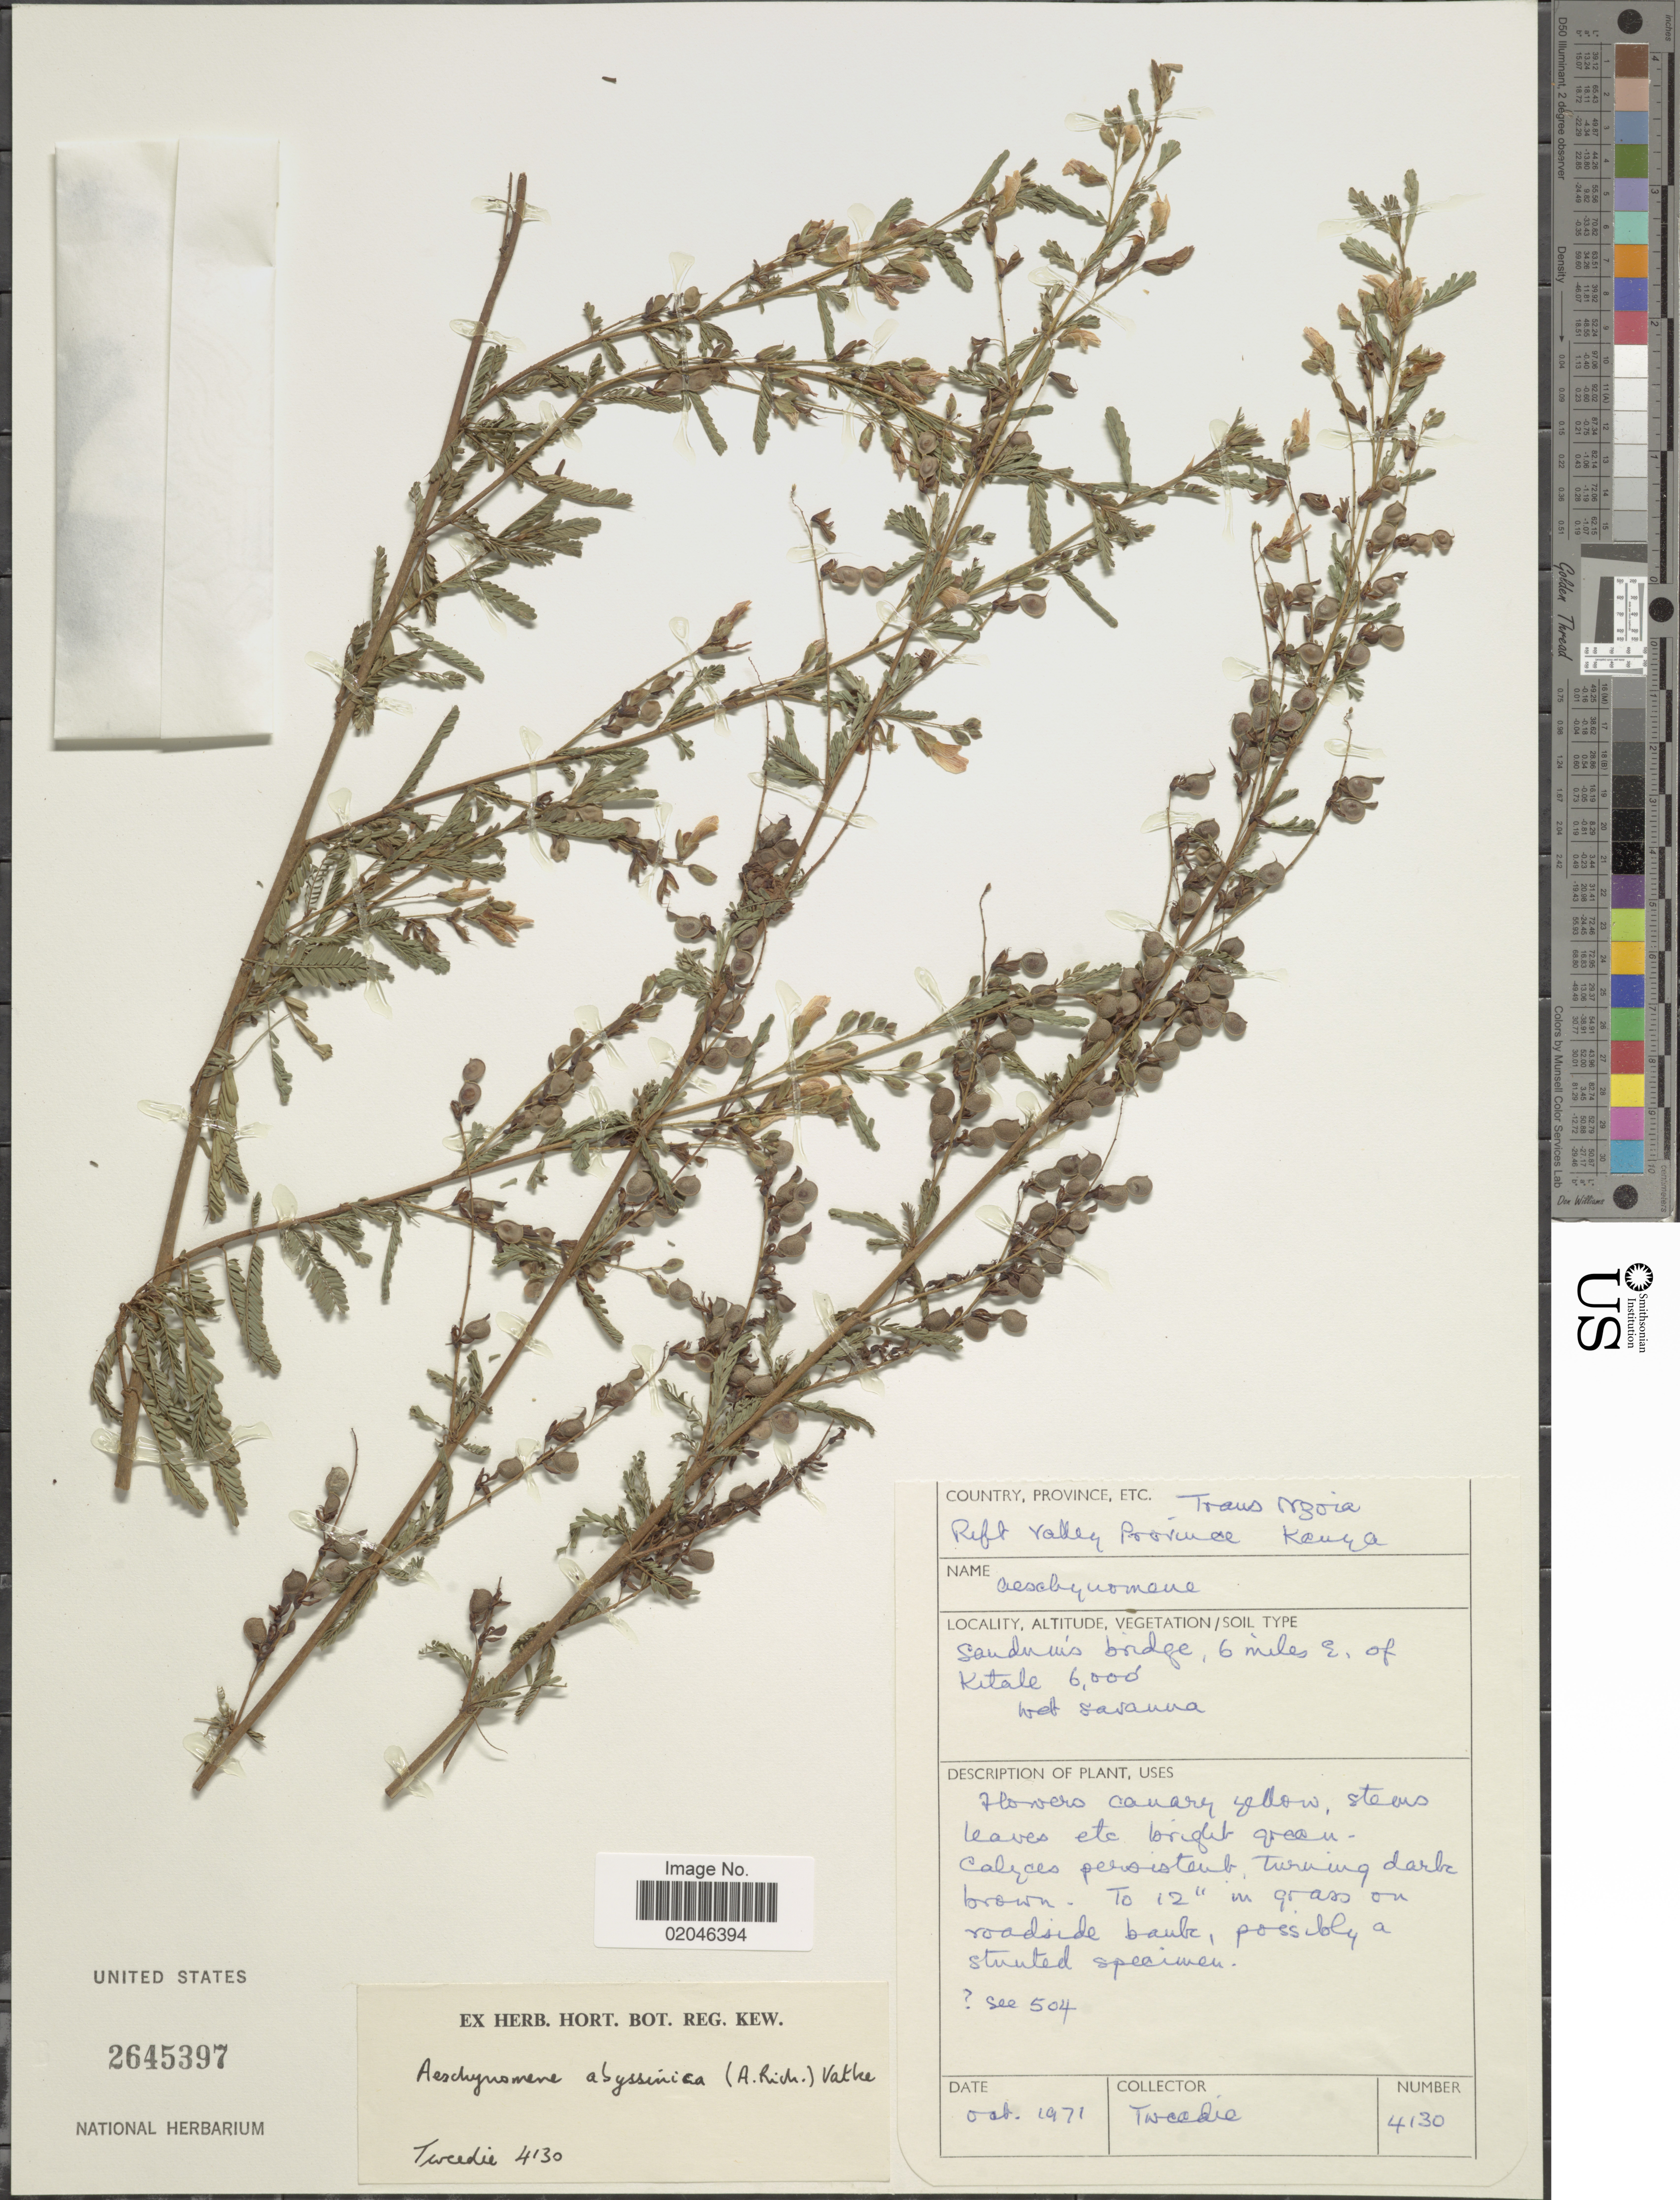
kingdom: Plantae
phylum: Tracheophyta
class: Magnoliopsida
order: Fabales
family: Fabaceae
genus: Aeschynomene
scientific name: Aeschynomene abyssinica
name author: (A. Rich.) Vatke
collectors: -- Tweedie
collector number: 4130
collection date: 1971-10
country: Kenya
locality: Traus Ngoia. Reft Valley Province. Sandumis bridge, 6 miles E. of Kitale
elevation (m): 1829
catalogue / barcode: US 2645397